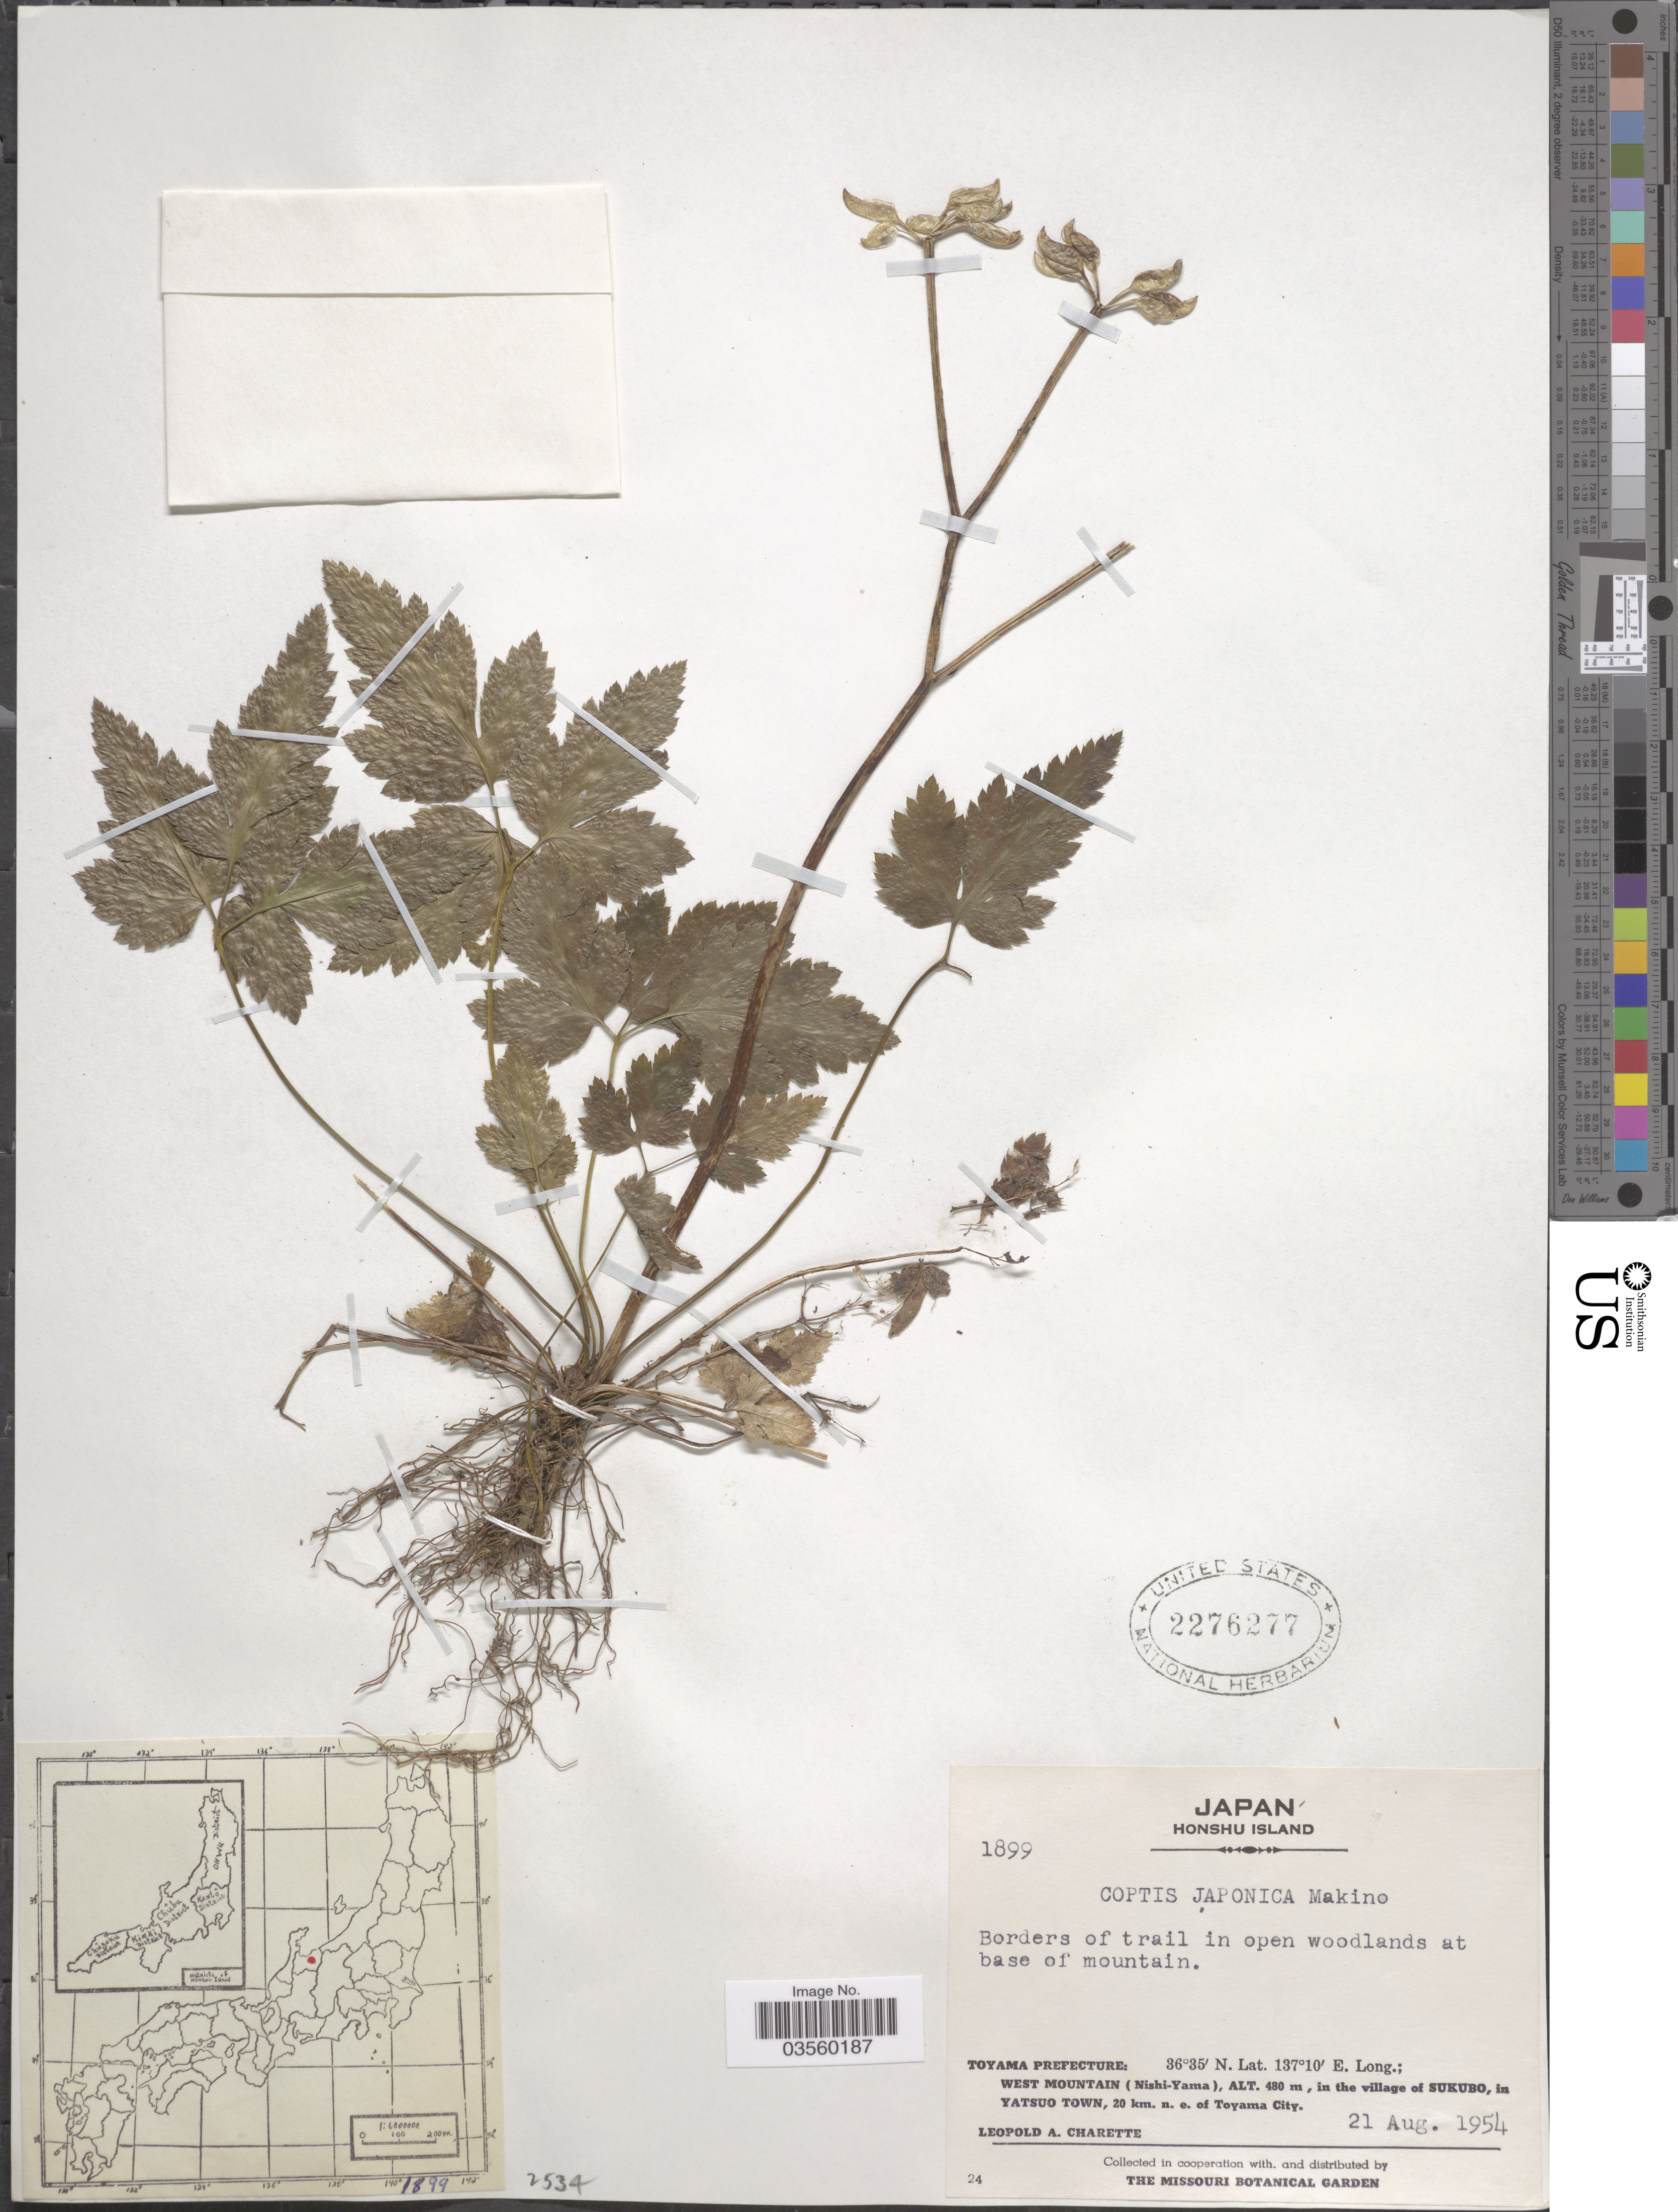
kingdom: Plantae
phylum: Tracheophyta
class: Magnoliopsida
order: Ranunculales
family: Ranunculaceae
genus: Coptis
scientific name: Coptis japonica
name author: (Thunb.) Makino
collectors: L. A. Charette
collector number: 1899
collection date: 1954-08-21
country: Japan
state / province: Toyama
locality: Honshu Island. Toyama Prefecture: West Mountain (Nishi-Yama), in the village of Sukubo, in Yatsuo Town, 20 km. n. e. of Toyama City.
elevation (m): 480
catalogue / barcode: US 2276277